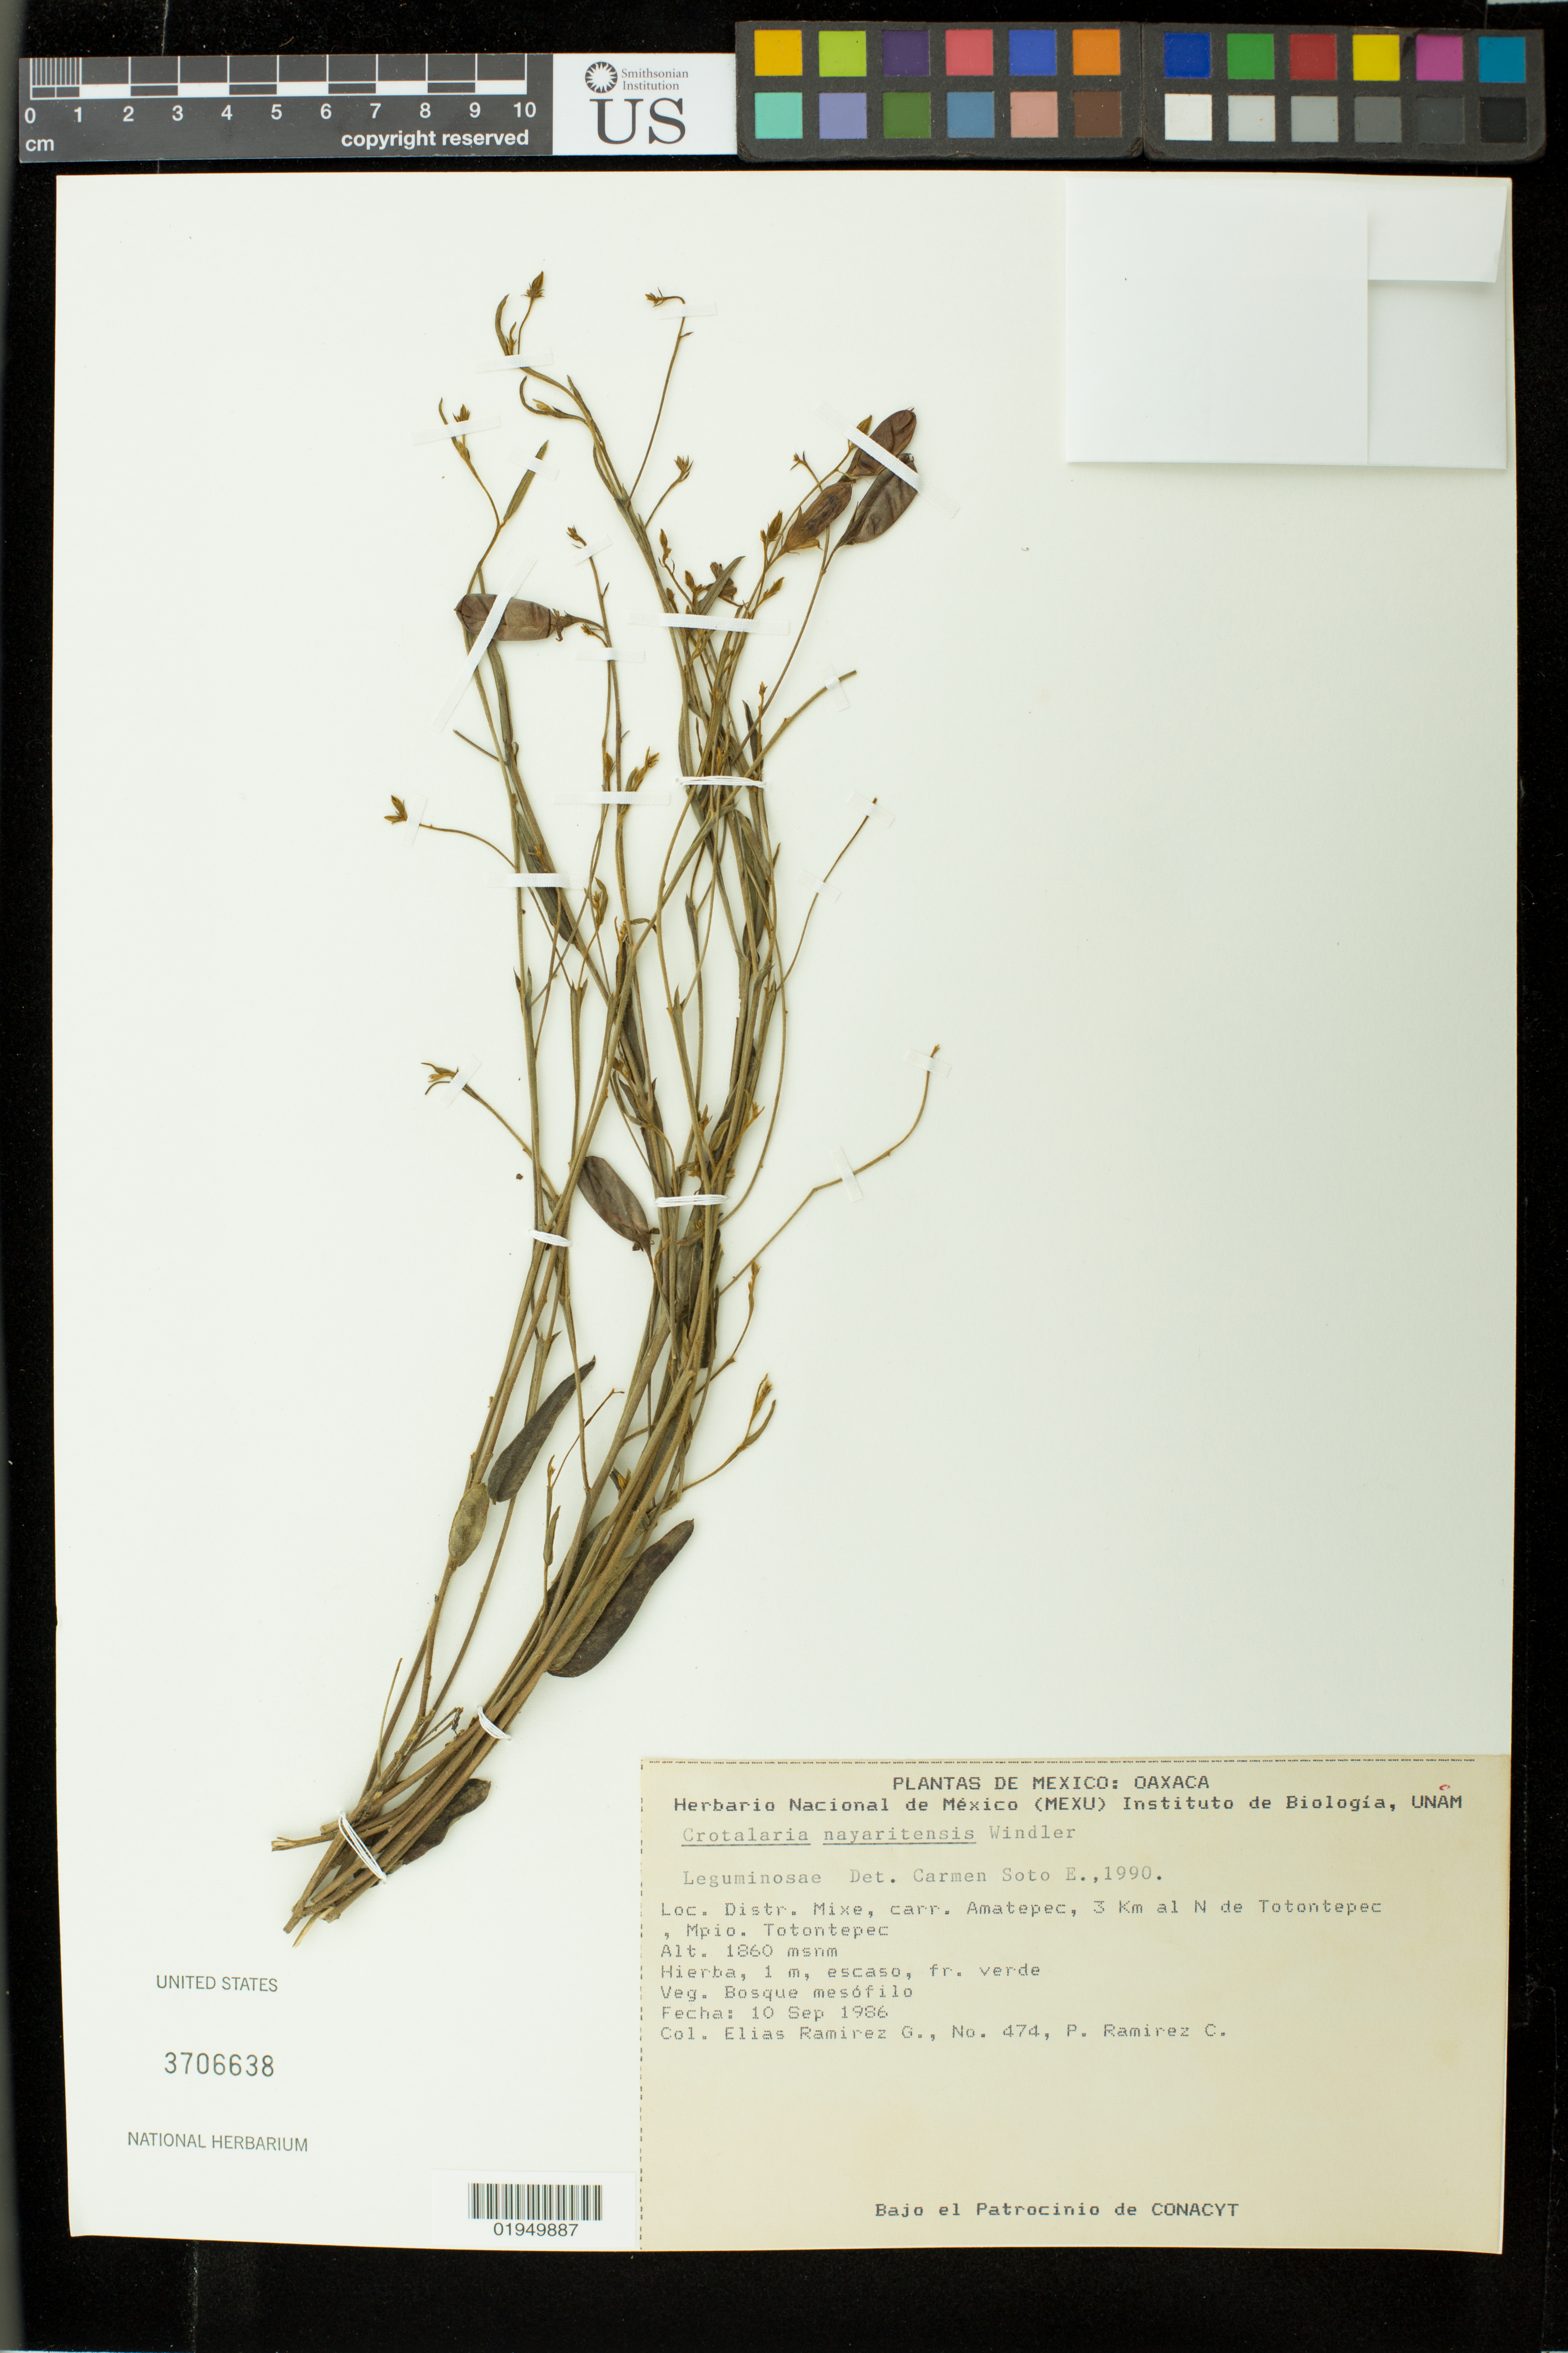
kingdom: Plantae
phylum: Tracheophyta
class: Magnoliopsida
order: Fabales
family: Fabaceae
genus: Crotalaria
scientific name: Crotalaria nayaritensis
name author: Windler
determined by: Soto-Estrada, Carmen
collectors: E. Ramirez G. & P. Ramirez C.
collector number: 474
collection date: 1986-09-10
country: Mexico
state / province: Oaxaca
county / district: Mixe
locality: Carr. Amatepec, 3 km al N de Totontepec, Mpio. Totontepec.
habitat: Veg. Bosque mesofilo.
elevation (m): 1860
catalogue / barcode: US 3706638